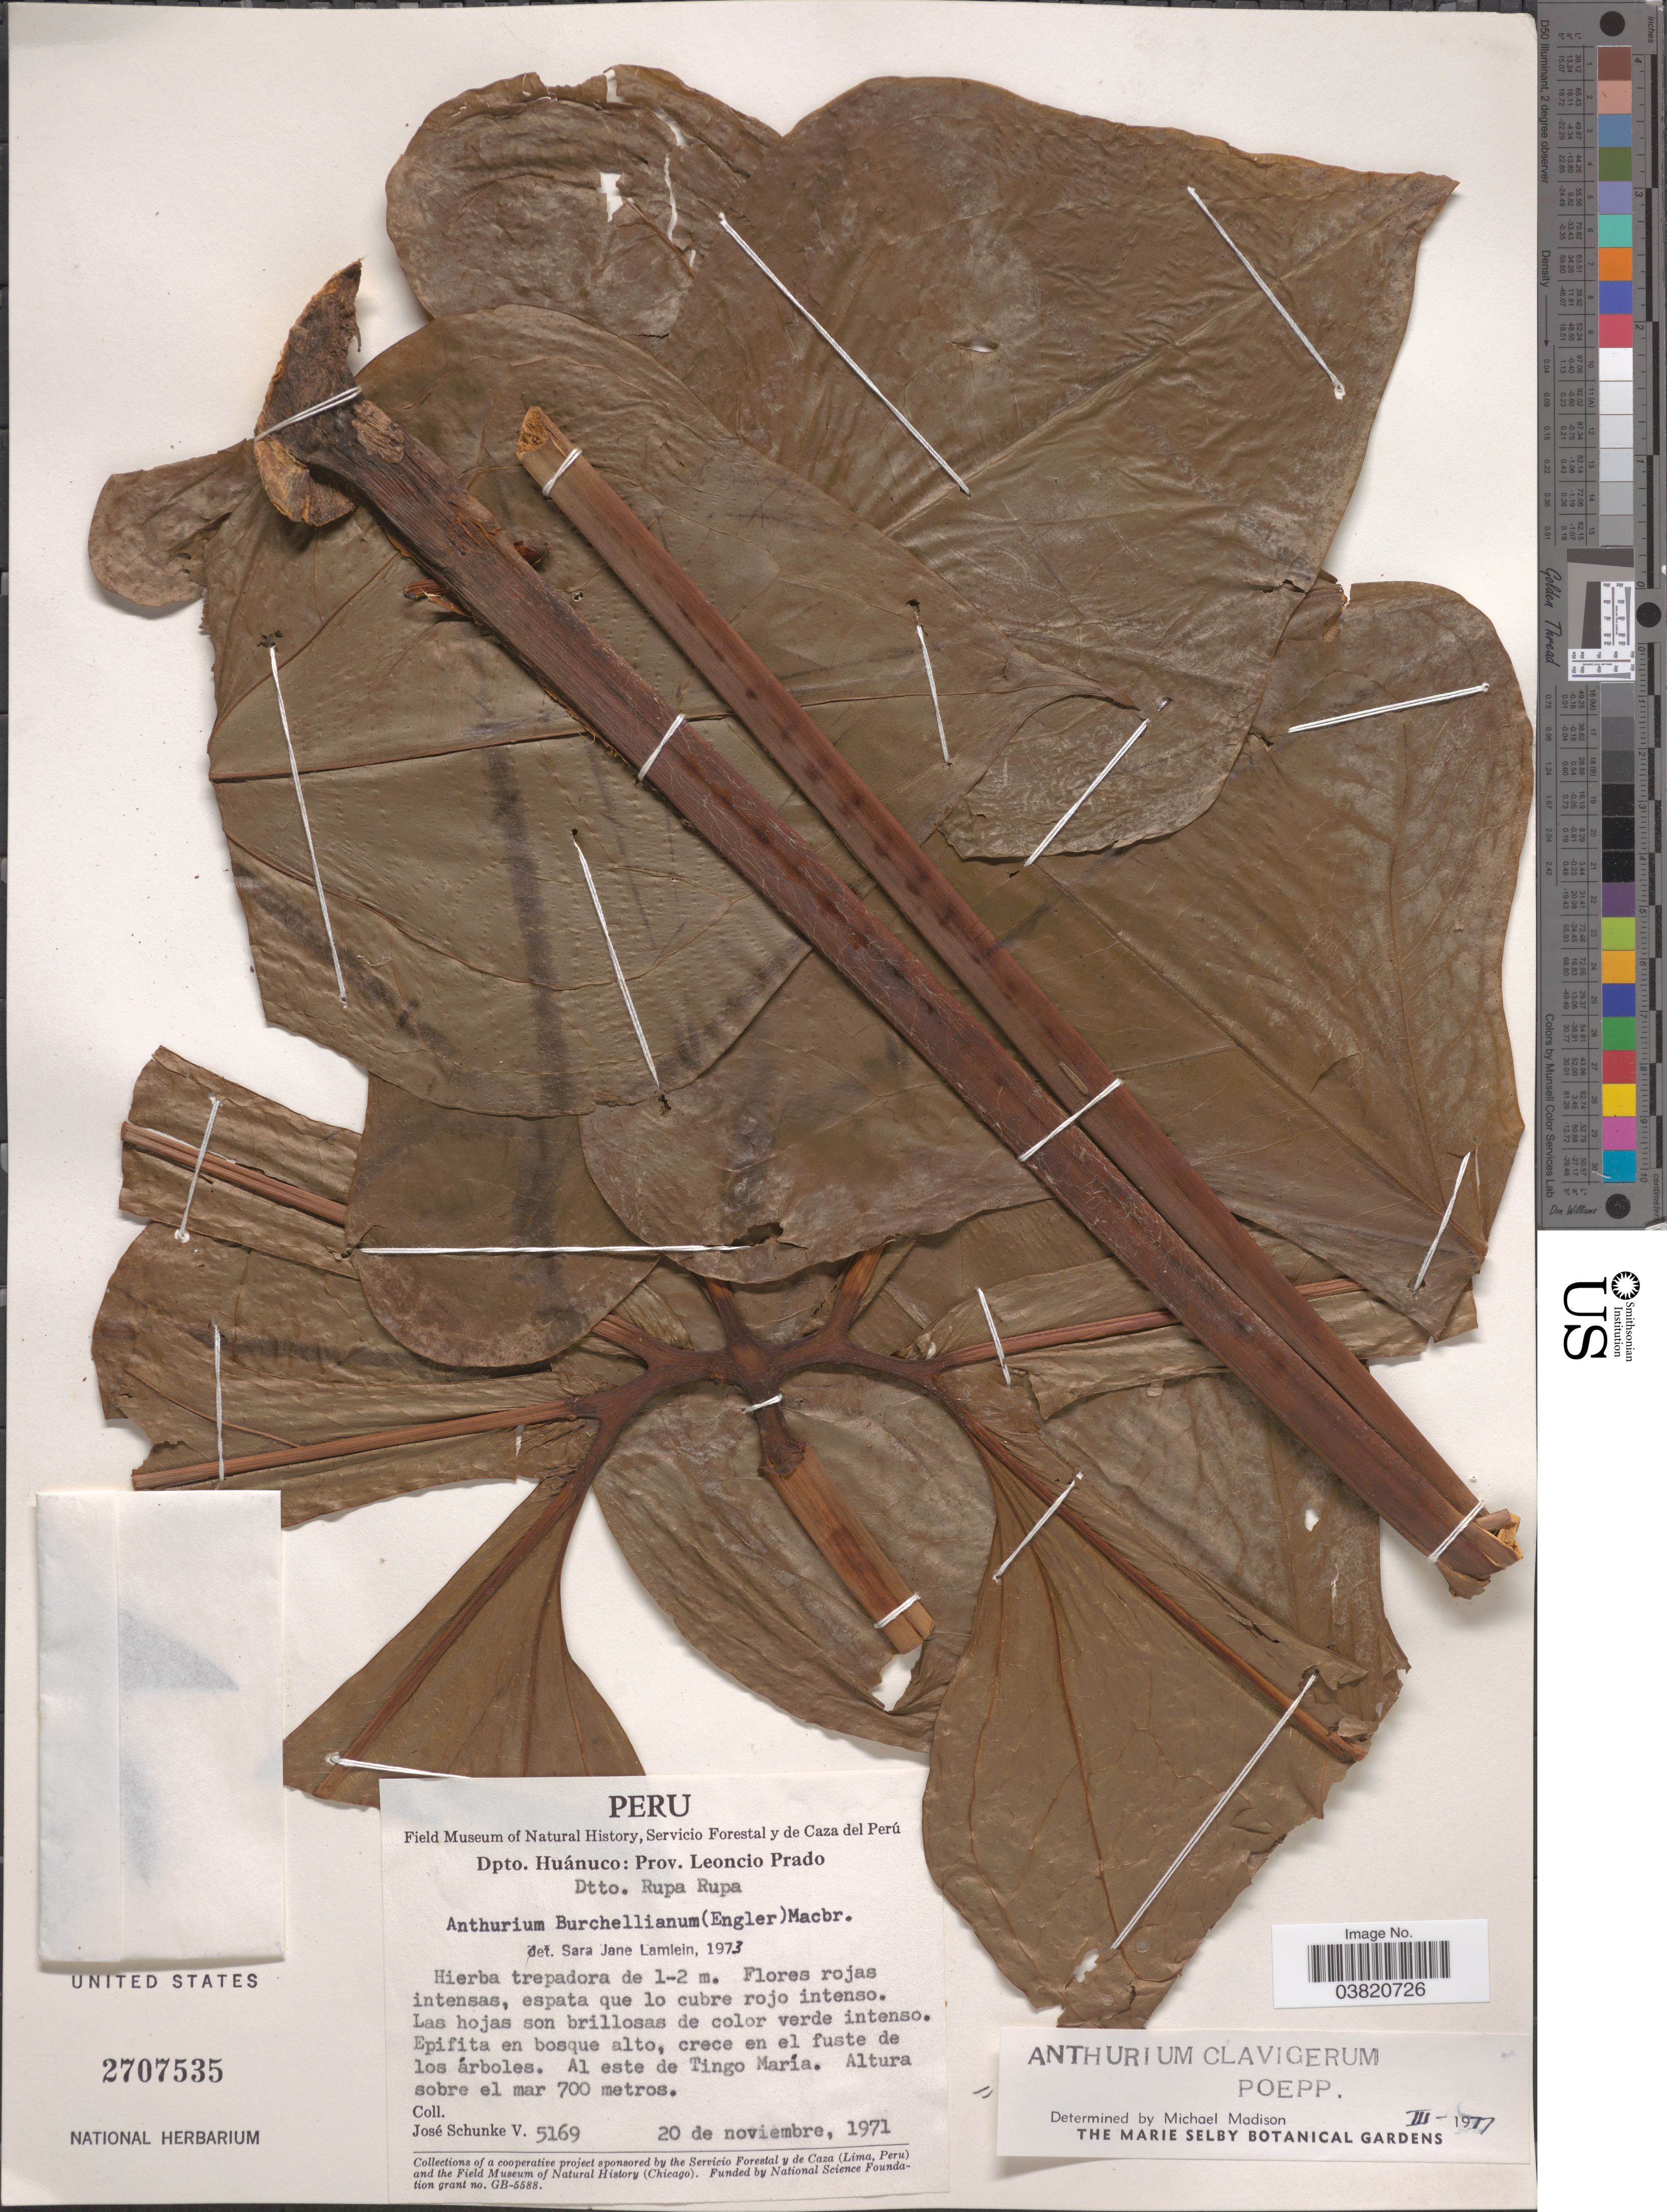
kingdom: Plantae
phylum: Tracheophyta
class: Liliopsida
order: Alismatales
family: Araceae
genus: Anthurium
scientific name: Anthurium clavigerum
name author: Poepp. & Endl.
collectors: J. Schunke Vigo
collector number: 5169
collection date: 1971-11-20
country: Peru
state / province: Huánuco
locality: Dpto. Huánuco: Prov. Leoncio Prado. Dtto. Rupa Rupa. Al este de Tingo María.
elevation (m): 700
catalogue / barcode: US 2707535